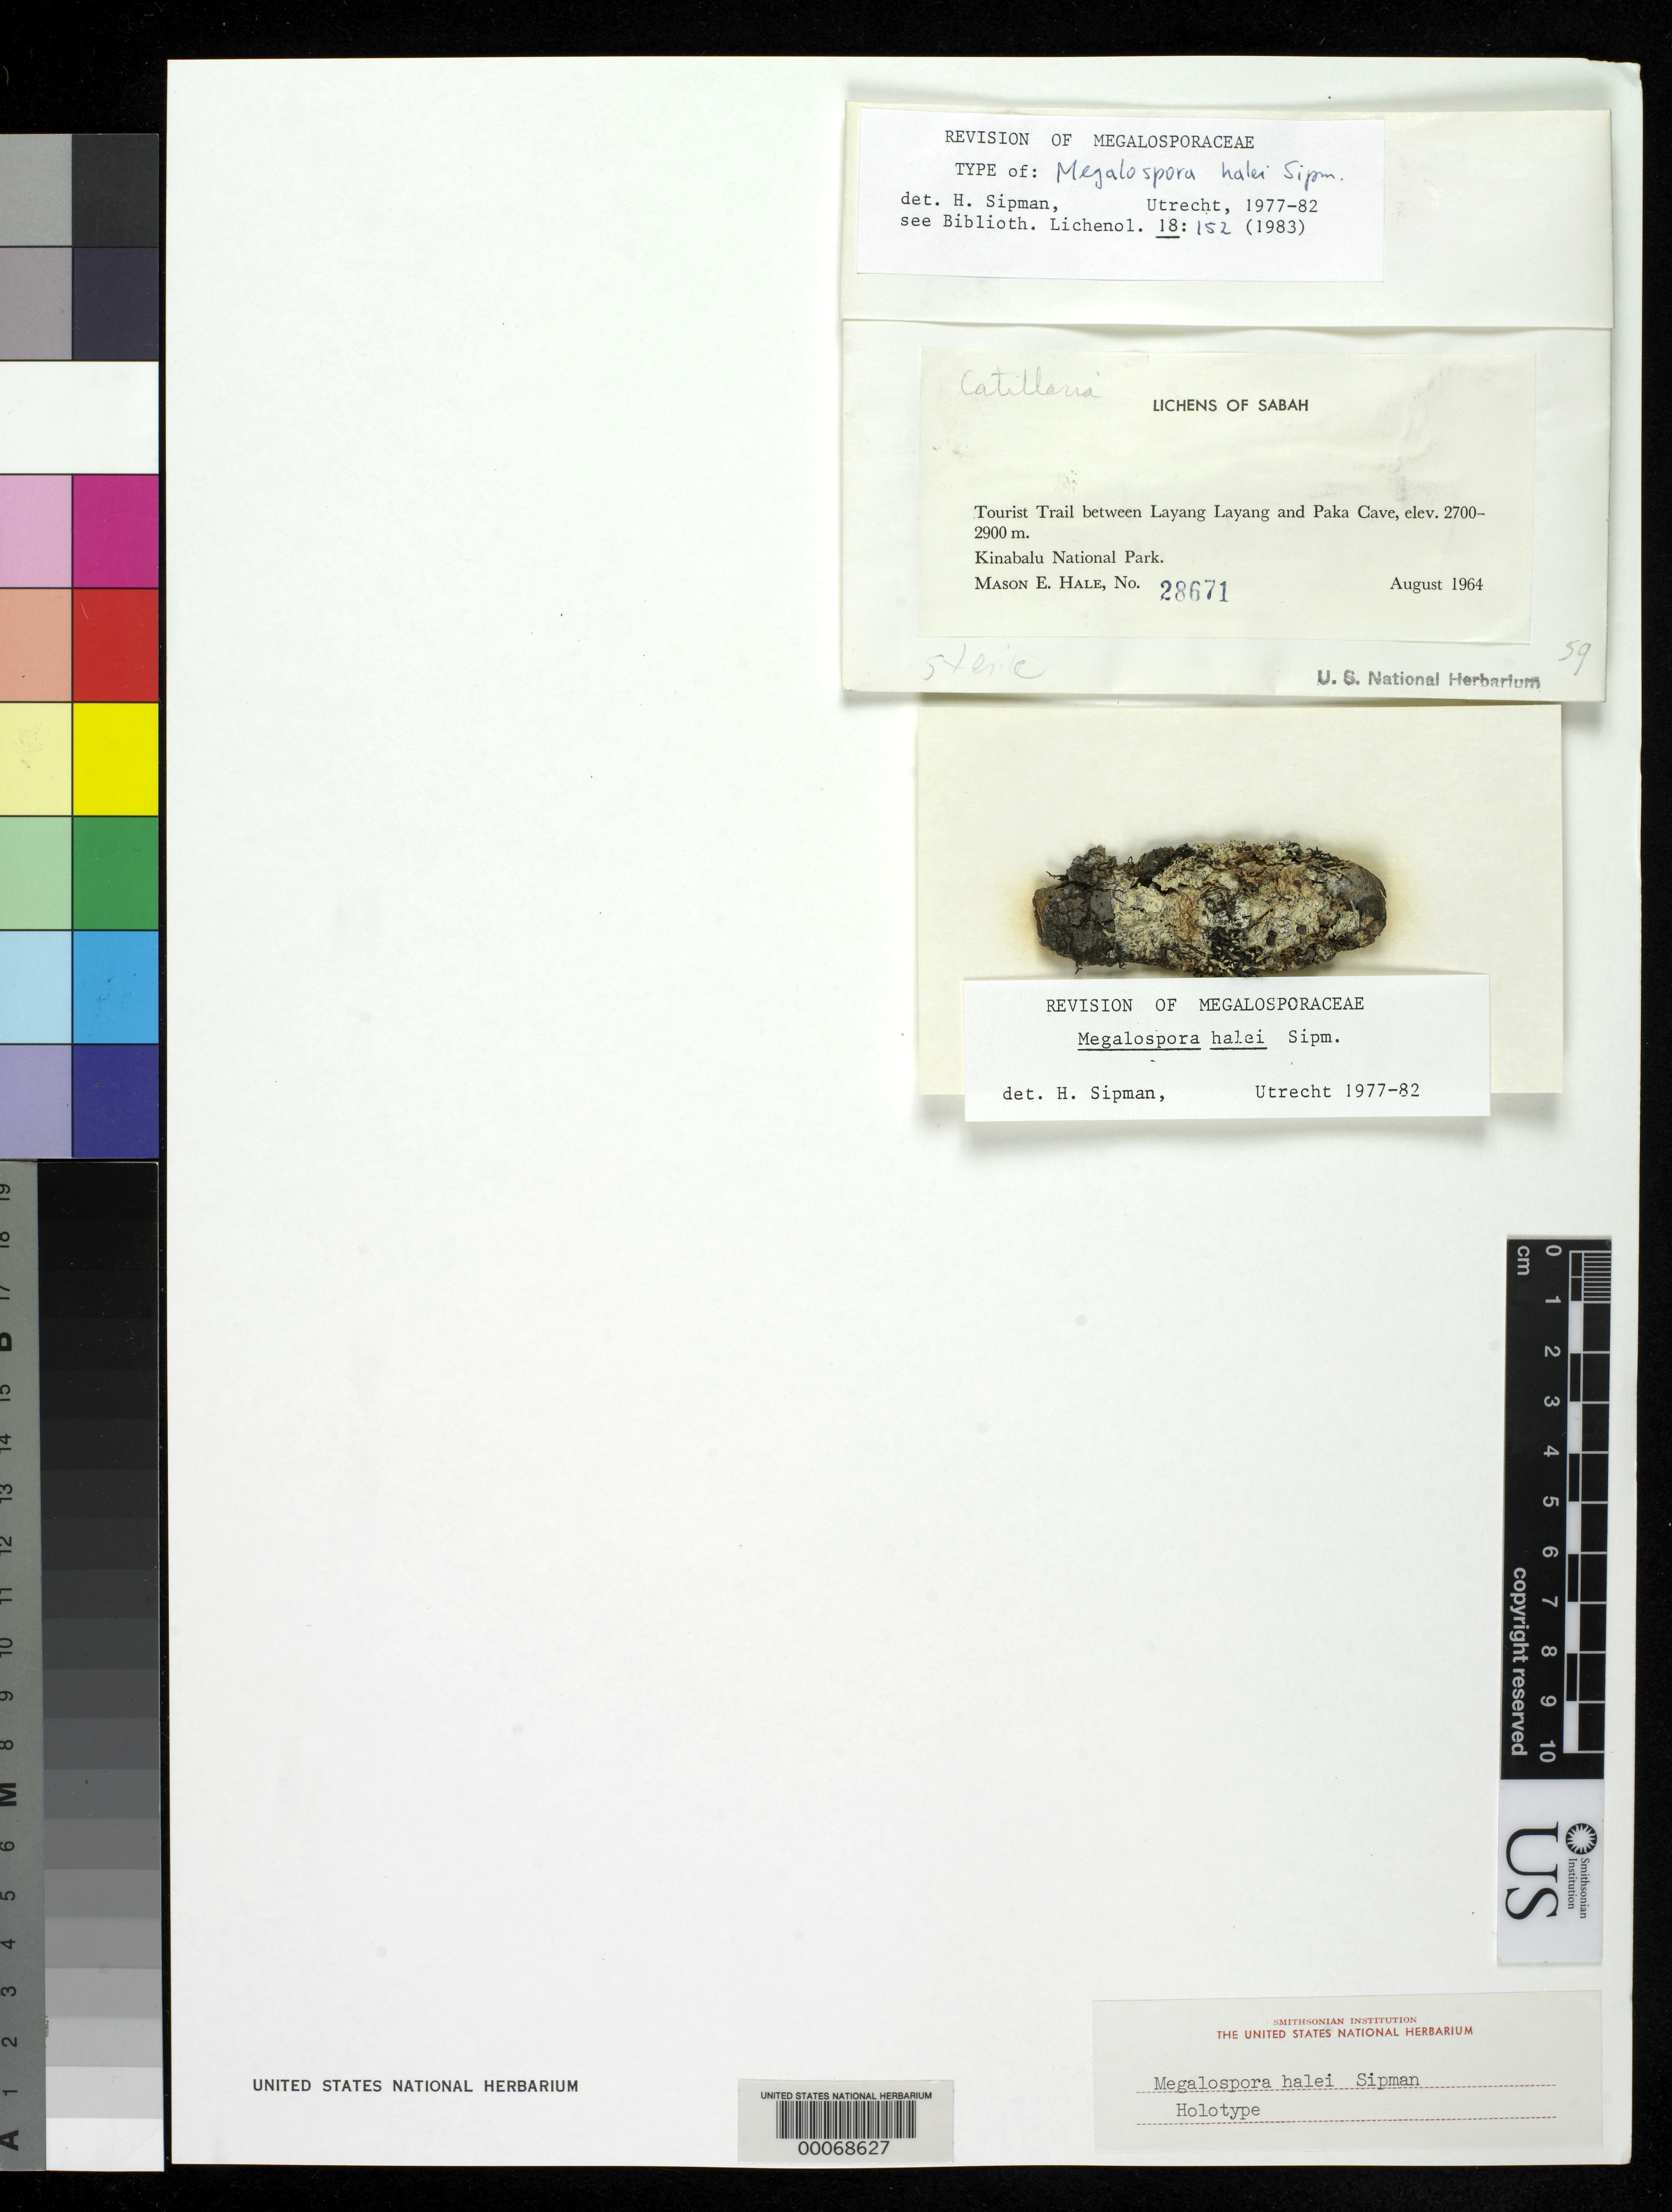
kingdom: Fungi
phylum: Ascomycota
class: Lecanoromycetes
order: Teloschistales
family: Megalosporaceae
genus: Megalospora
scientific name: Megalospora halei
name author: Sipman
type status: Holotype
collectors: M. Hale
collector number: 28671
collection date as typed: Aug 1964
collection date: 1964-08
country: Malaysia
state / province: Sabah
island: Borneo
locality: Kinabalu National Park, tourist trail between Layang Layang and Paka Cave.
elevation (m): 2700